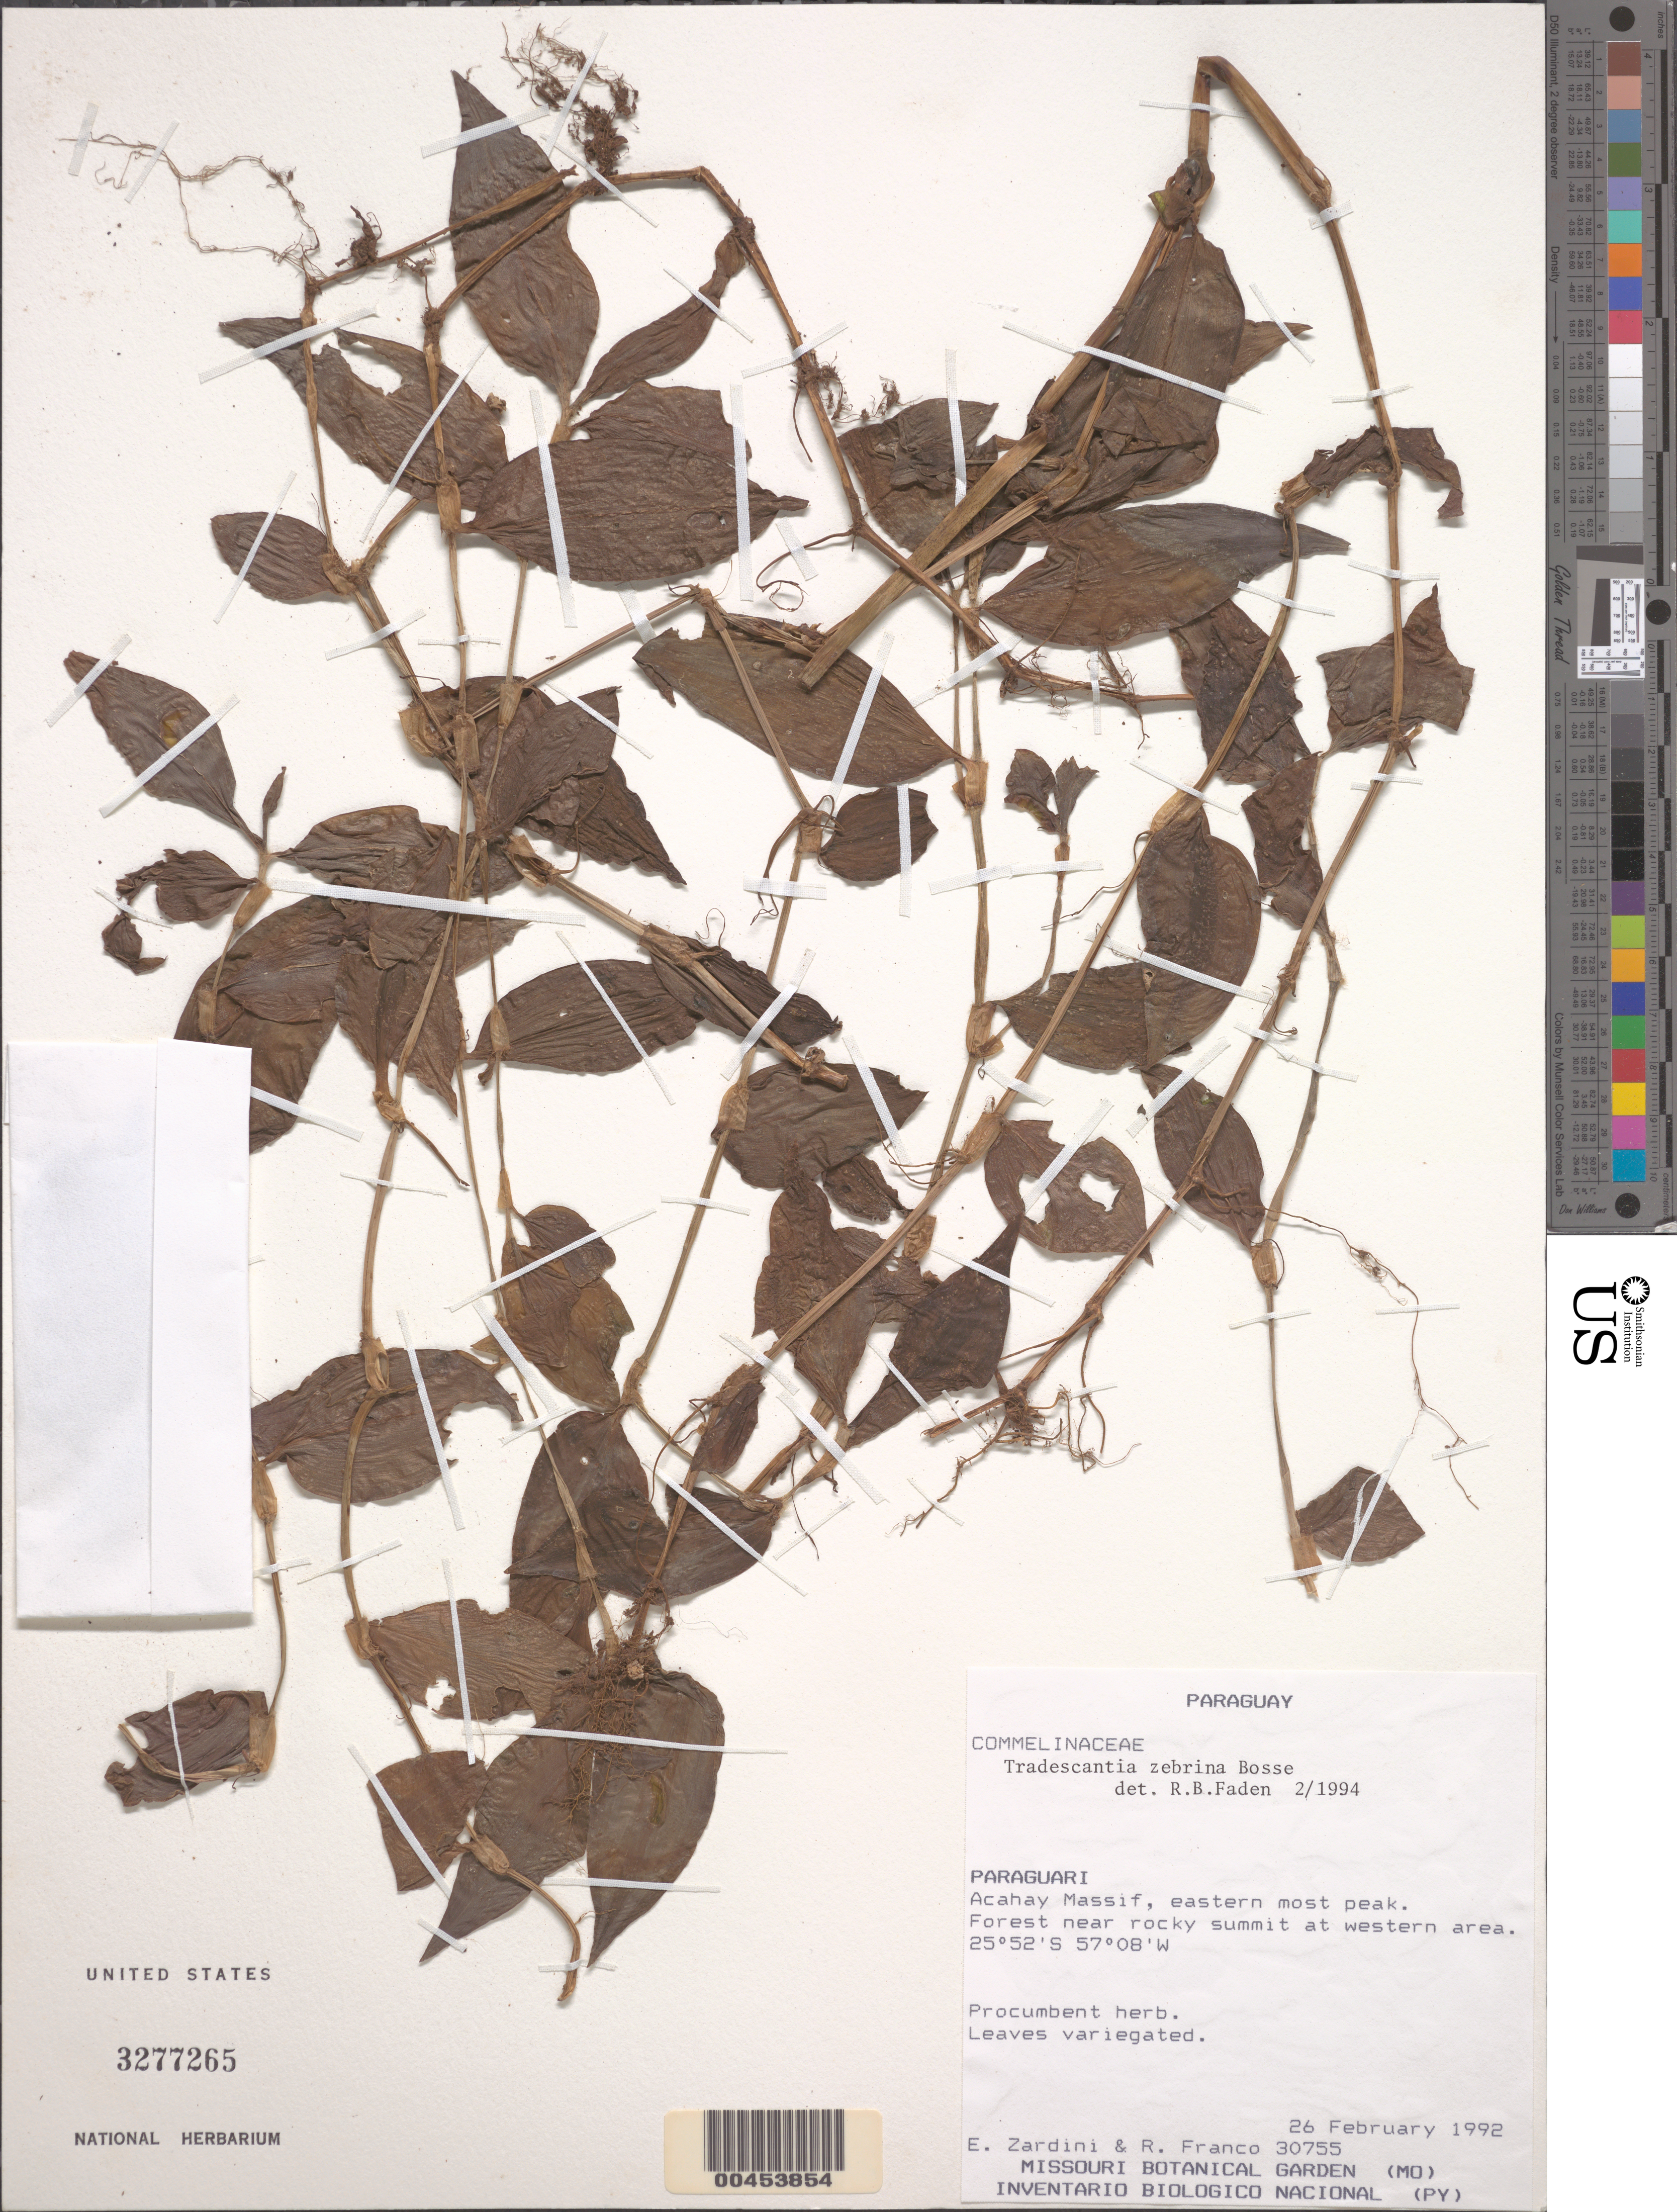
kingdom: Plantae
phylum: Tracheophyta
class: Liliopsida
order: Commelinales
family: Commelinaceae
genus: Tradescantia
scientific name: Tradescantia zebrina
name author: Bosse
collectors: E. M. Zardini & R. Franco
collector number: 30755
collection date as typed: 26 Feb 1992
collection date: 1992-02-26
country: Paraguay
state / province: Paraguarí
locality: Acahay massif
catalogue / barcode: US 3277265